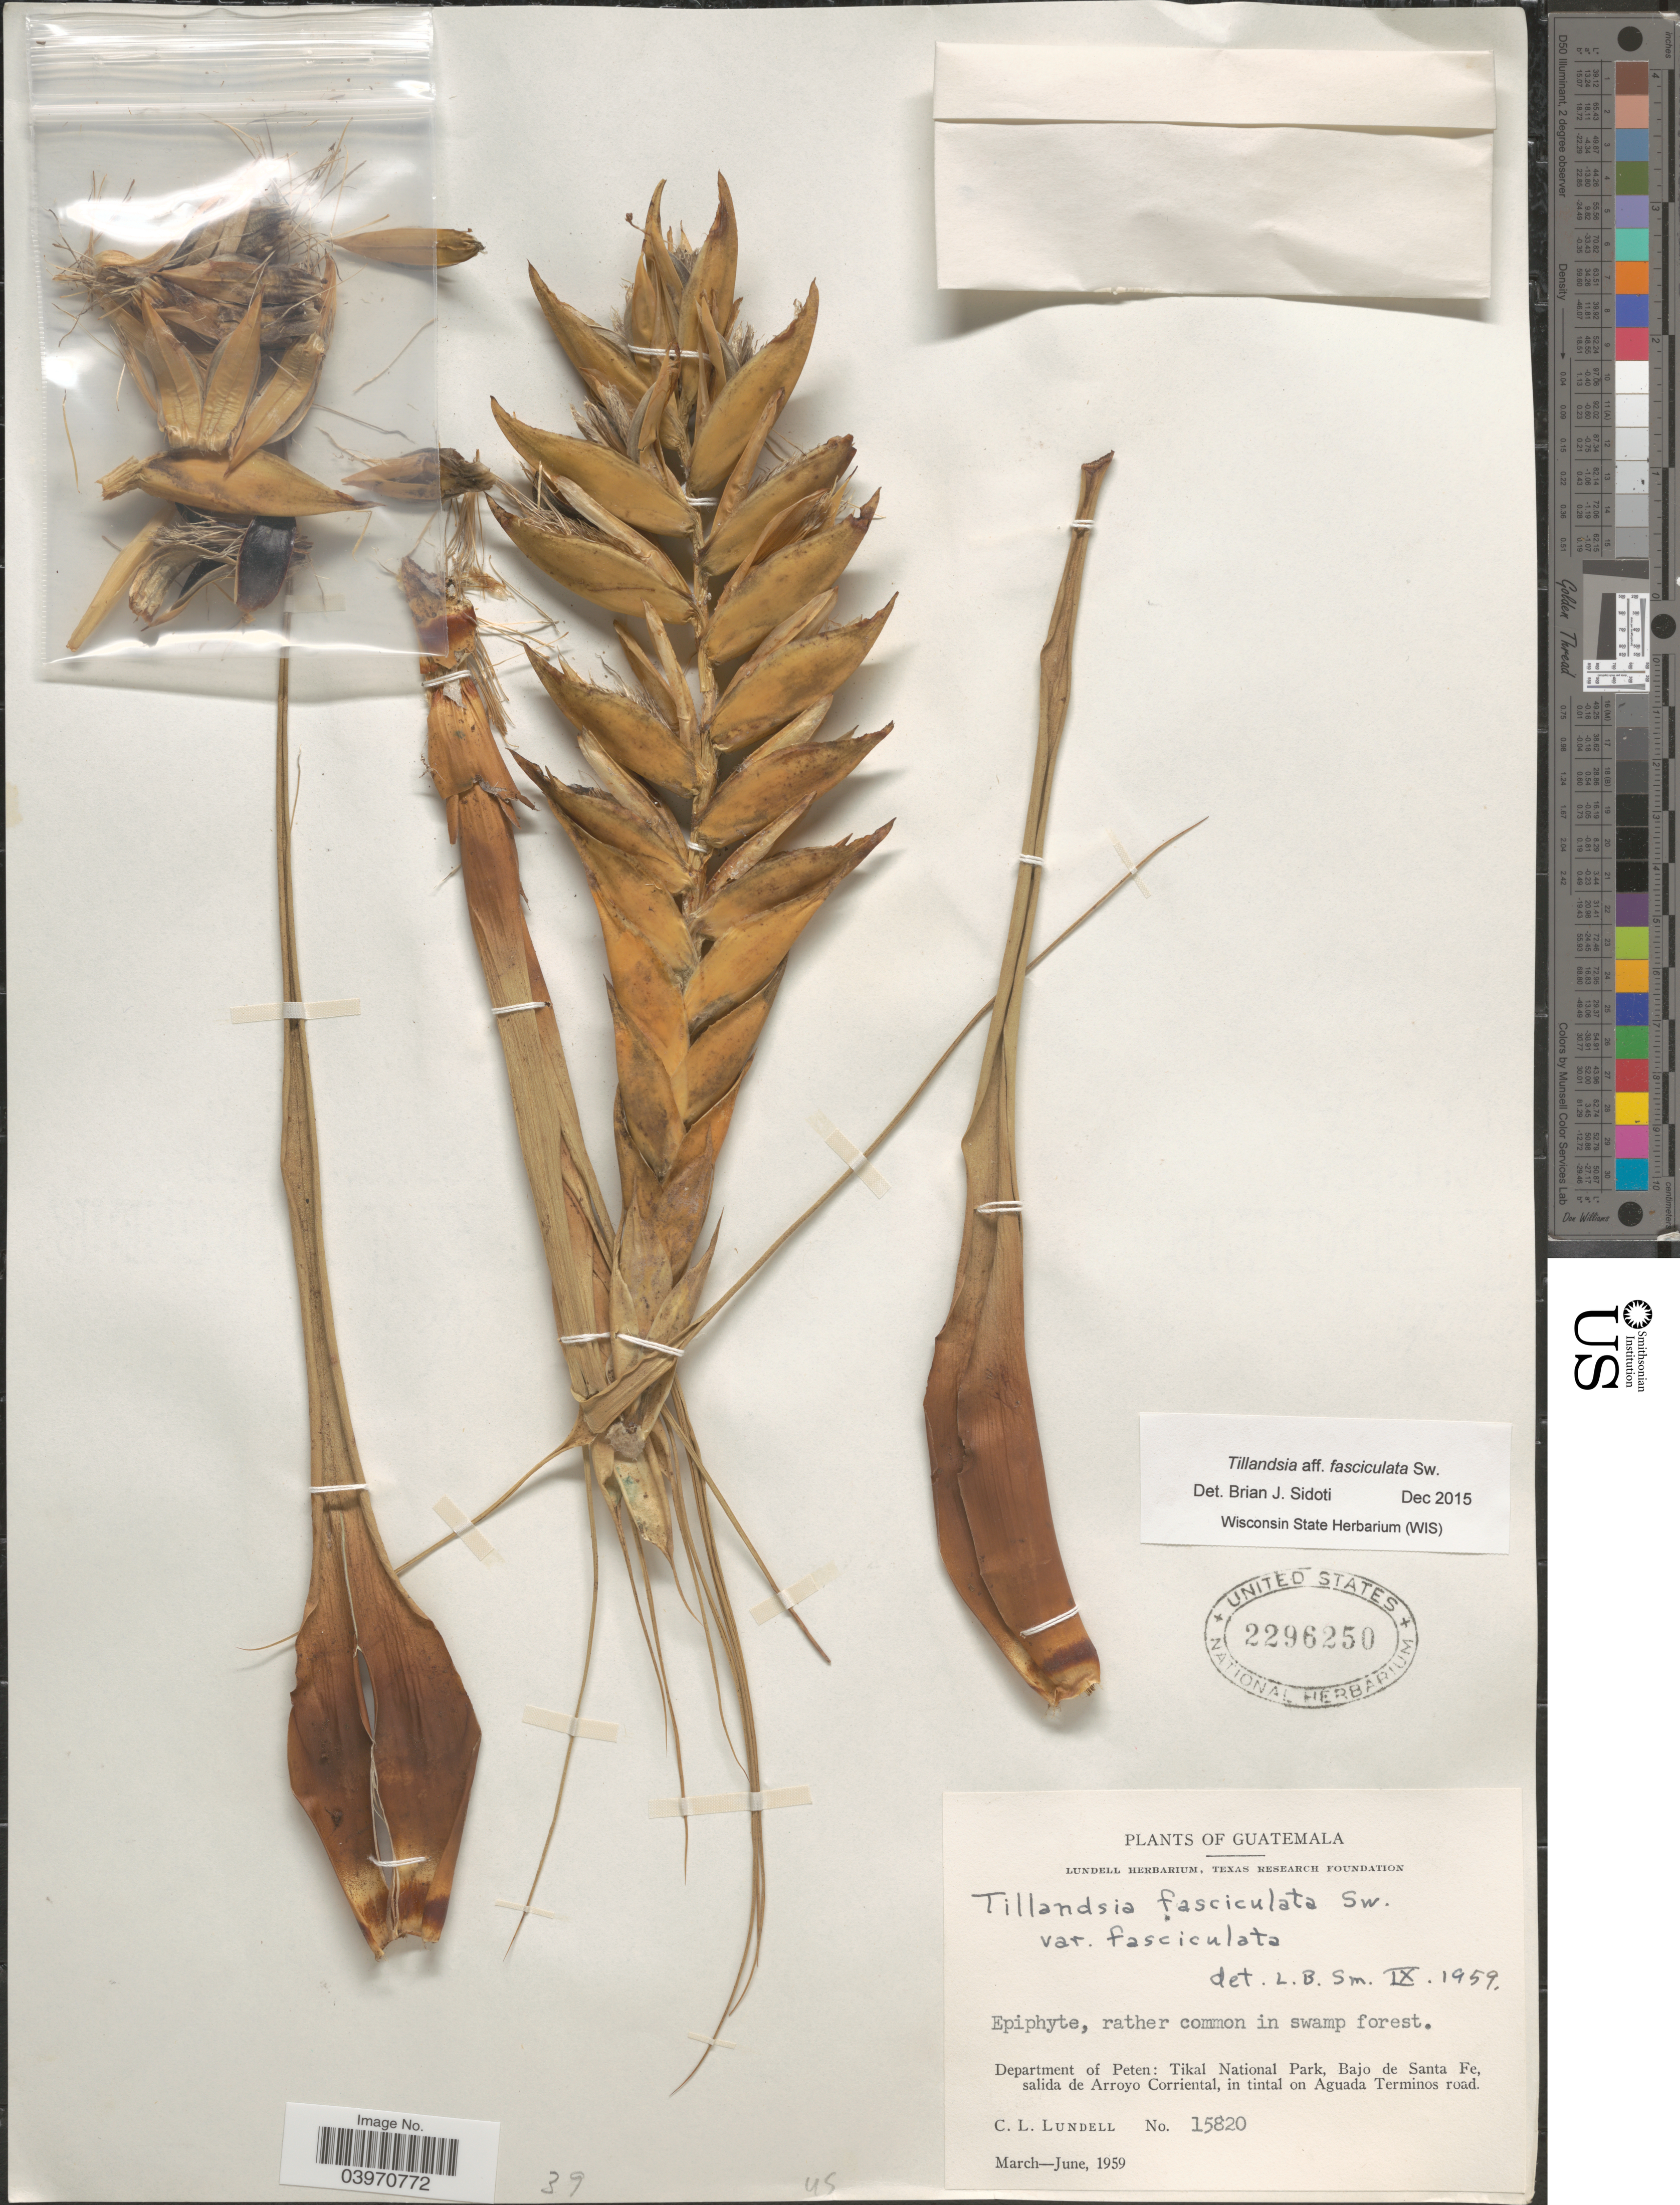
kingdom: Plantae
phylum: Tracheophyta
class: Liliopsida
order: Poales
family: Bromeliaceae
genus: Tillandsia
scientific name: Tillandsia fasciculata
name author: Sw.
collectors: C. L. Lundell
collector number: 15820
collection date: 1959-03/1959-06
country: Guatemala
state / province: El Peten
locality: Department of Peten: Tikal National Park, Bajo de Santa Fe, salida de Arroyo Corriental, in tintal on Aguada Terminos road.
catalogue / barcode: US 2296250